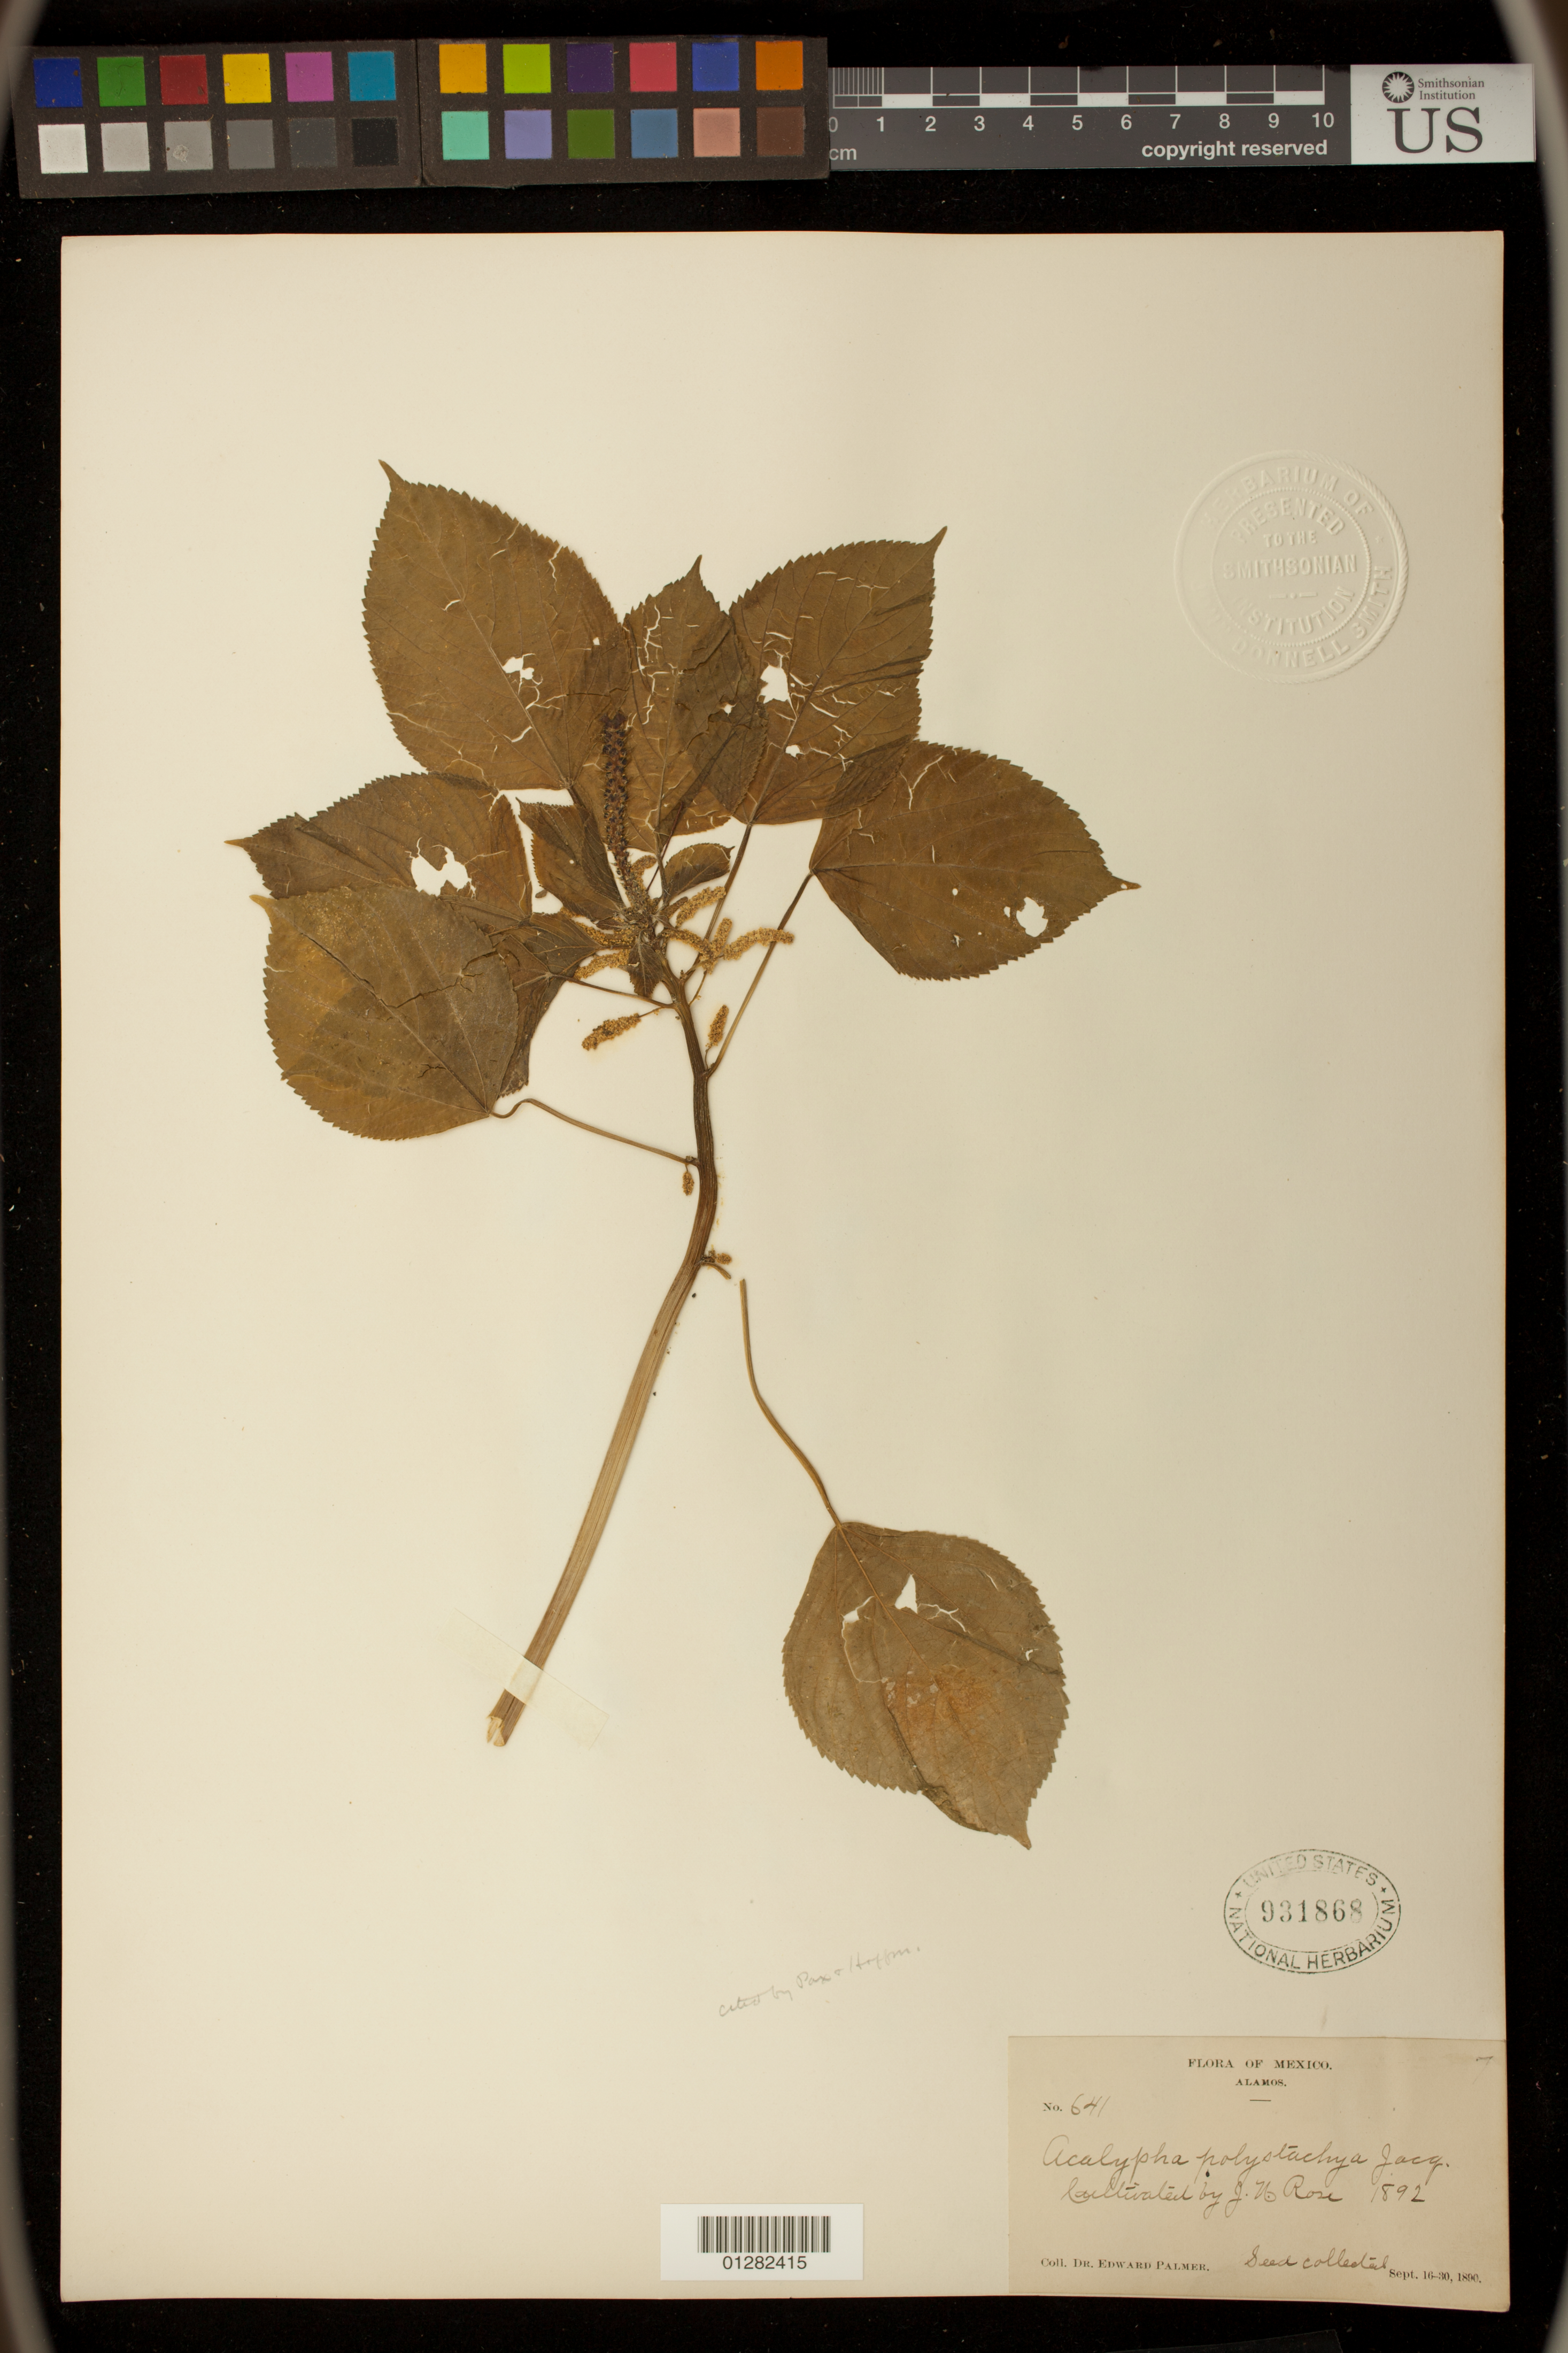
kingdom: Plantae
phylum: Tracheophyta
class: Magnoliopsida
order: Malpighiales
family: Euphorbiaceae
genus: Acalypha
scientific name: Acalypha polystachya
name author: Jacq.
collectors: E. Palmer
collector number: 641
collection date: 1892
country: Mexico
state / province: Sonora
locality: Alamos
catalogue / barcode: US 931868